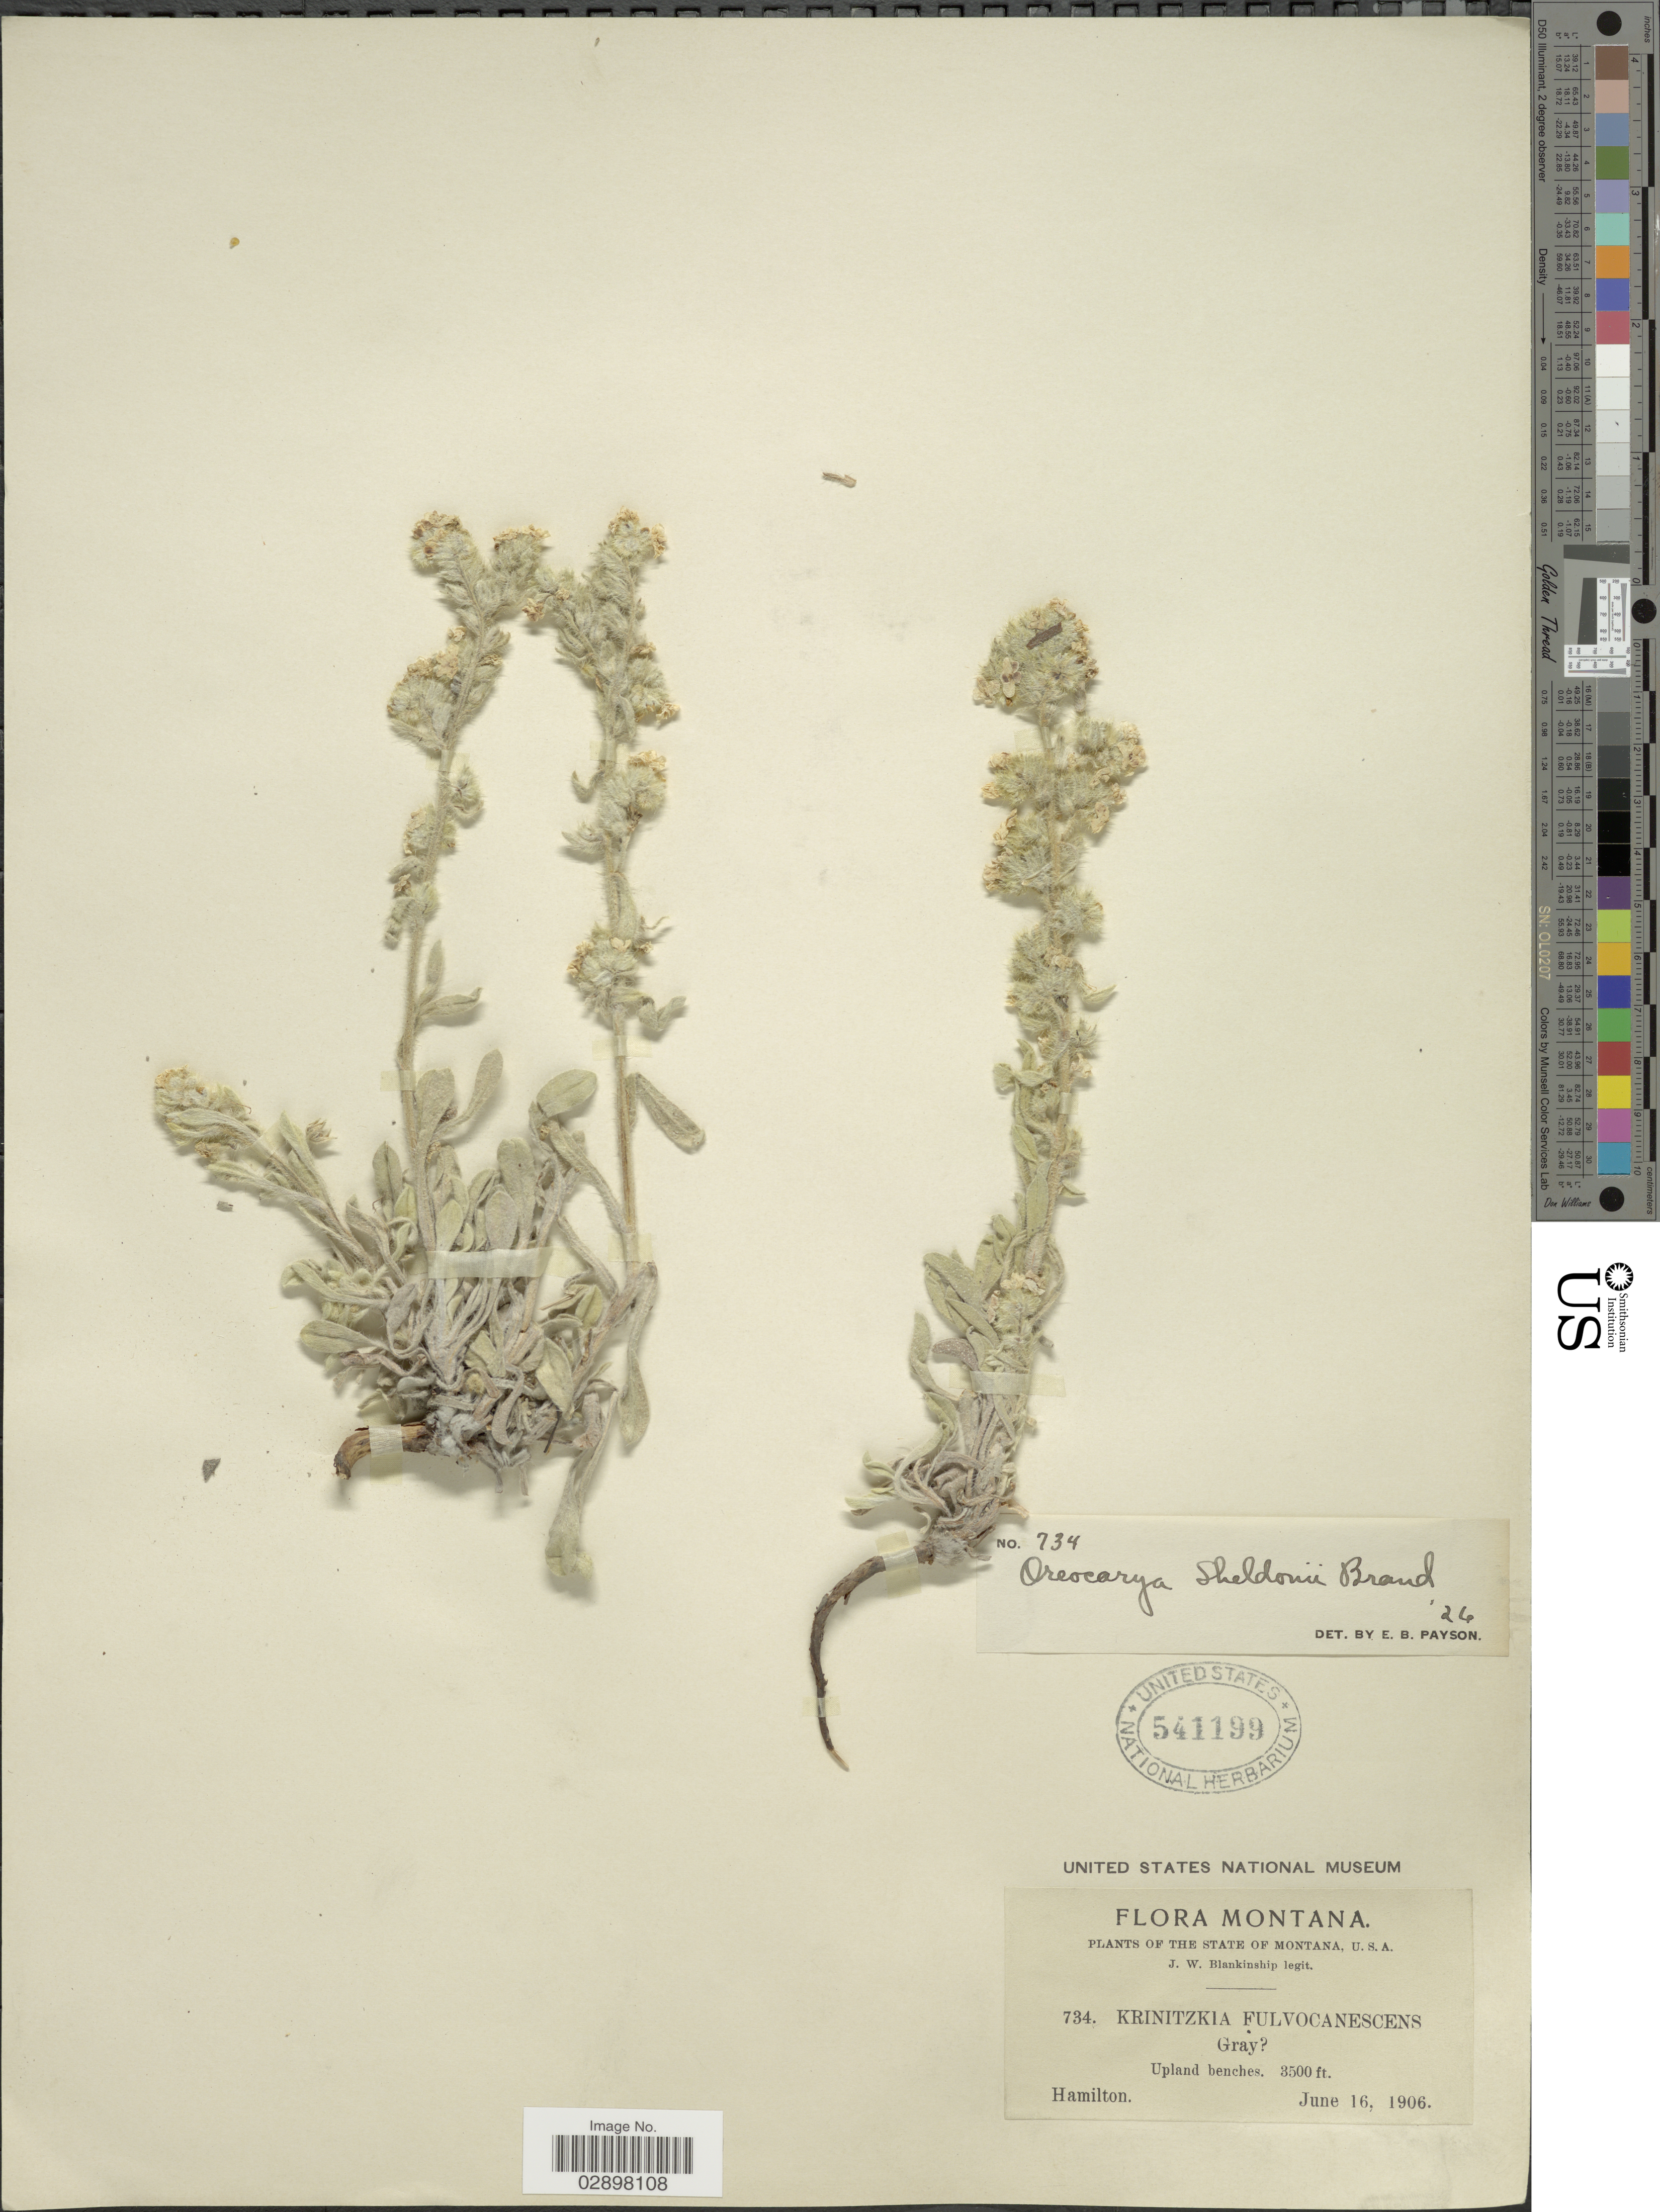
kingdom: Plantae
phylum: Tracheophyta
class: Magnoliopsida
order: Boraginales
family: Boraginaceae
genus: Cryptantha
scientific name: Cryptantha sheldonii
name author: (Brand) Payson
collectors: J. W. Blankinship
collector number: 734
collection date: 1906-06-16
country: United States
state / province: Montana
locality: Hamilton.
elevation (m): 1067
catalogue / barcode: US 541199